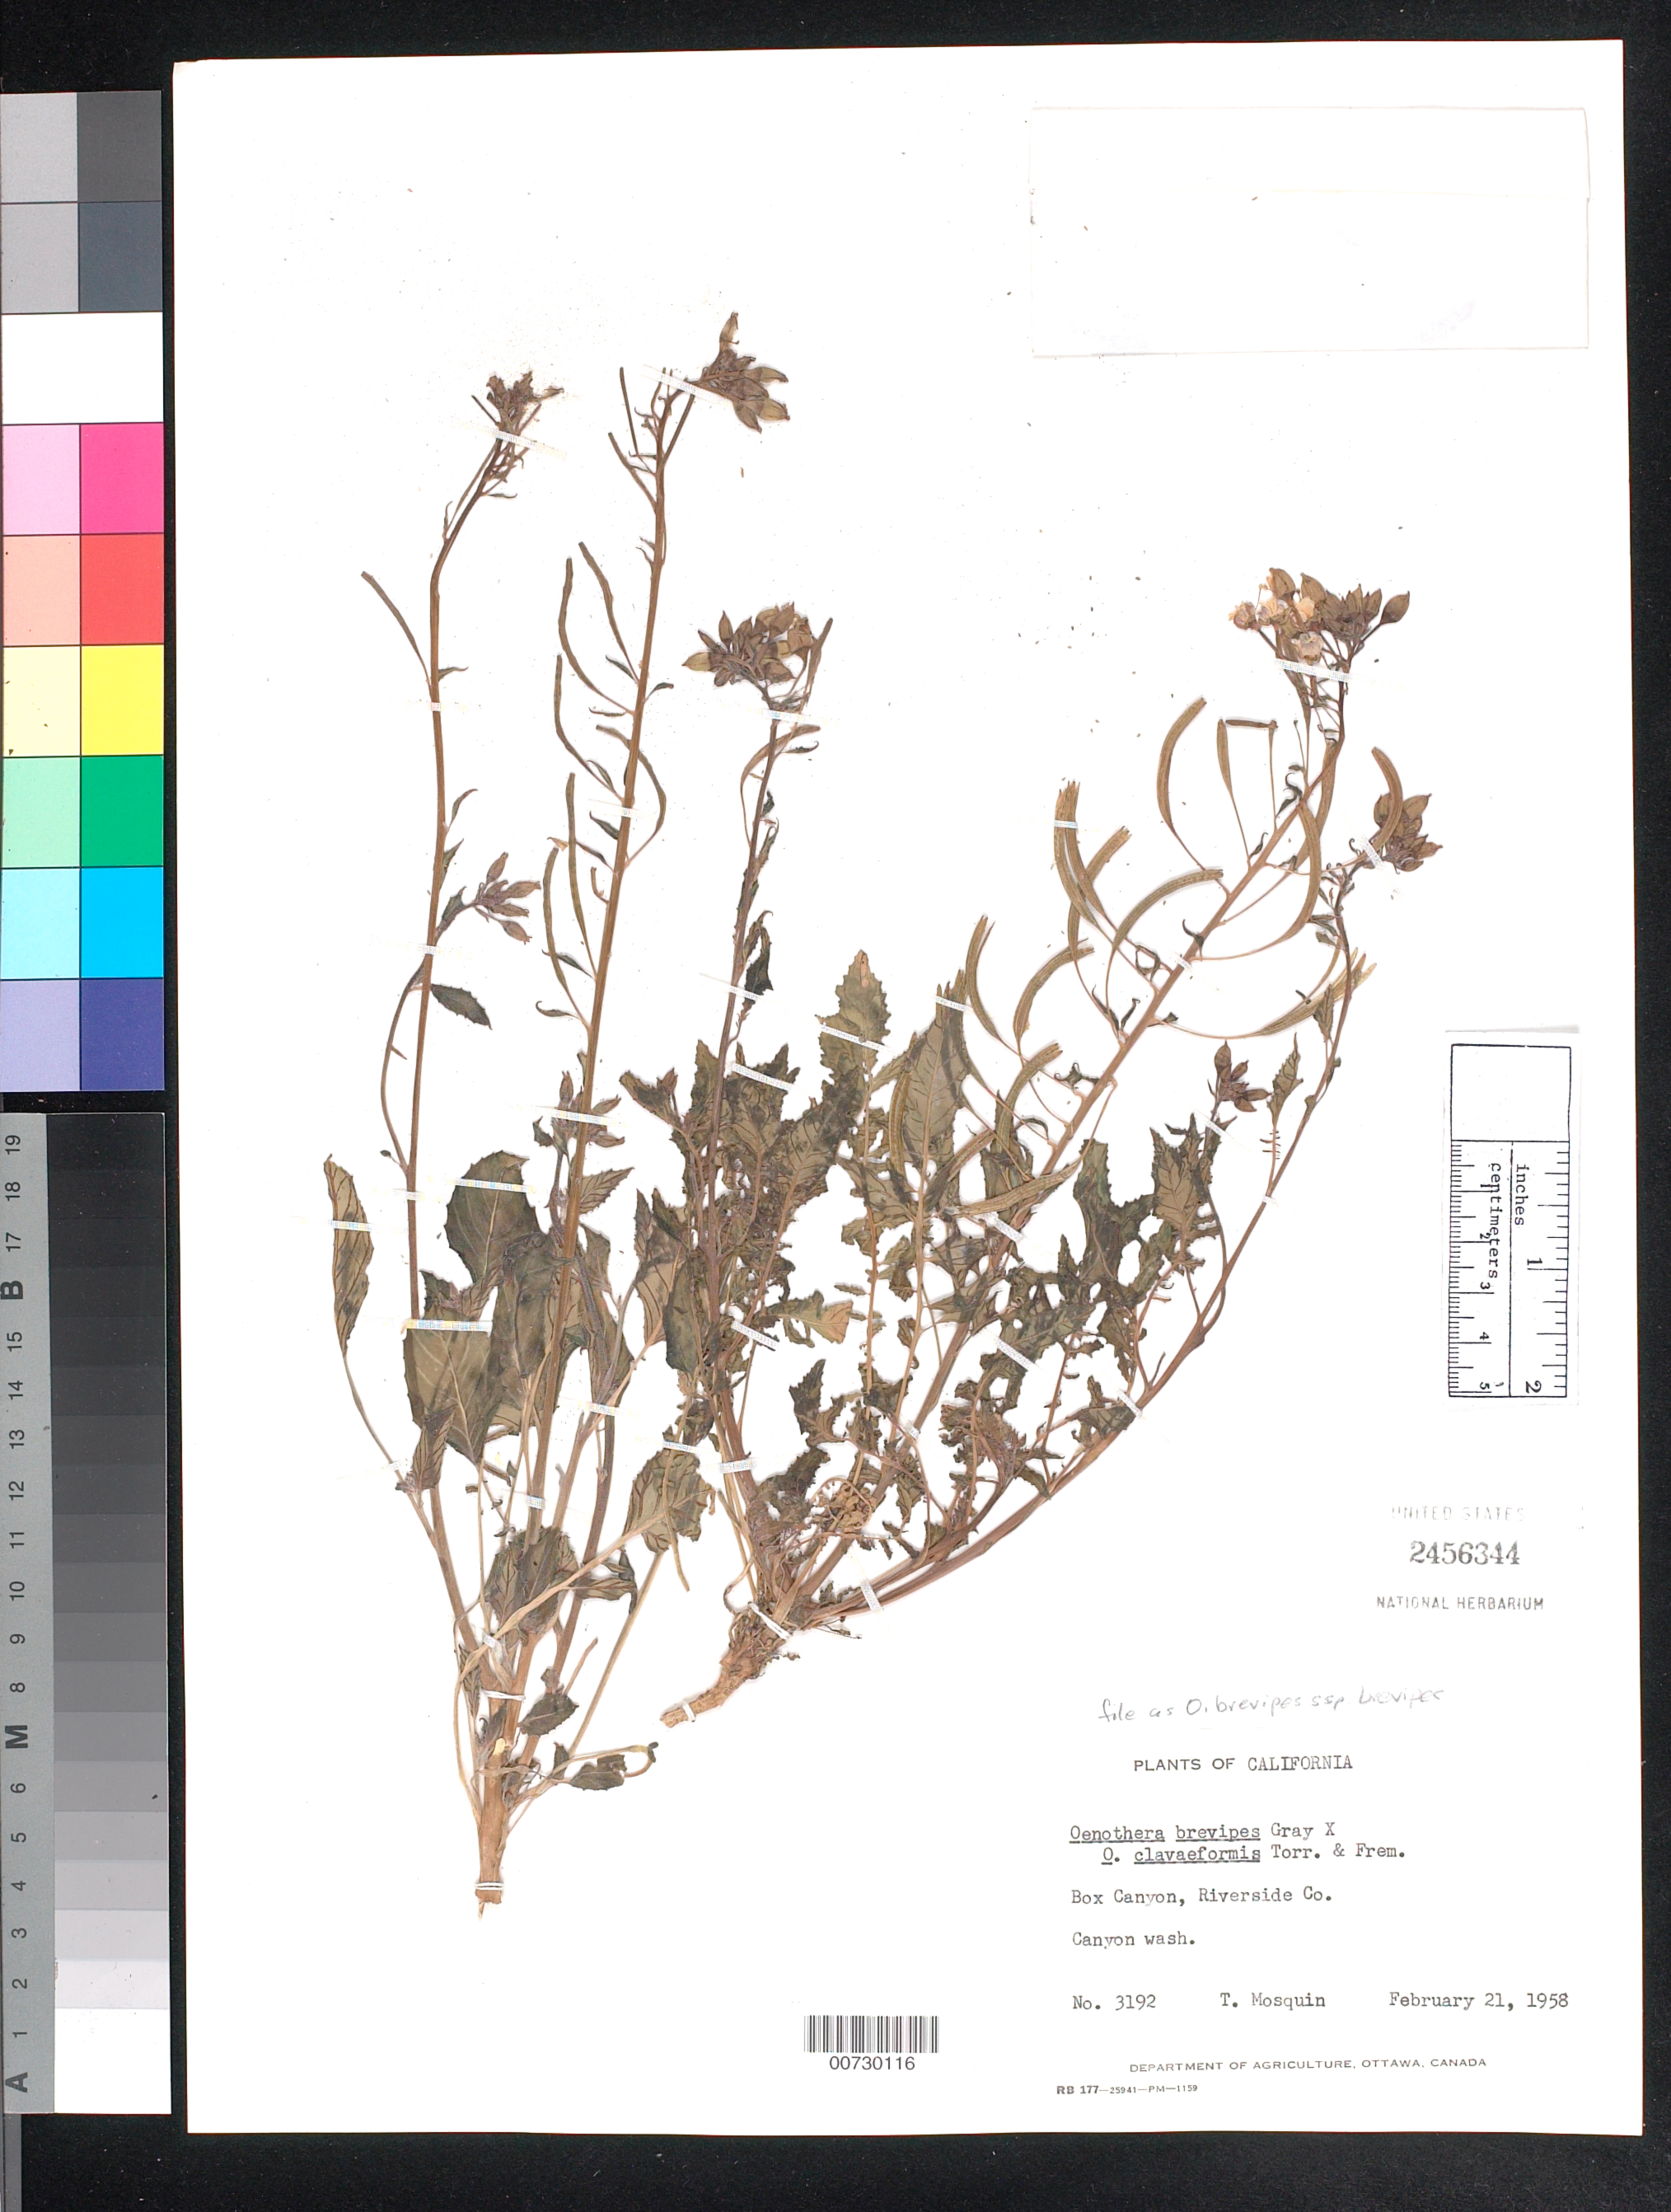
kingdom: Plantae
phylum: Tracheophyta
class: Magnoliopsida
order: Myrtales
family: Onagraceae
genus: Chylismia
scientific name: Chylismia brevipes subsp. brevipes x C. claviformis subsp. aurantiaca (Munz) W.L. Wagner & Hoch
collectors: T. Mosquin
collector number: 3192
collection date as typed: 21 Feb 1958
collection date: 1958-02-21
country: United States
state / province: California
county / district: Riverside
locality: Box Canyon.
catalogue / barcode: US 2456344